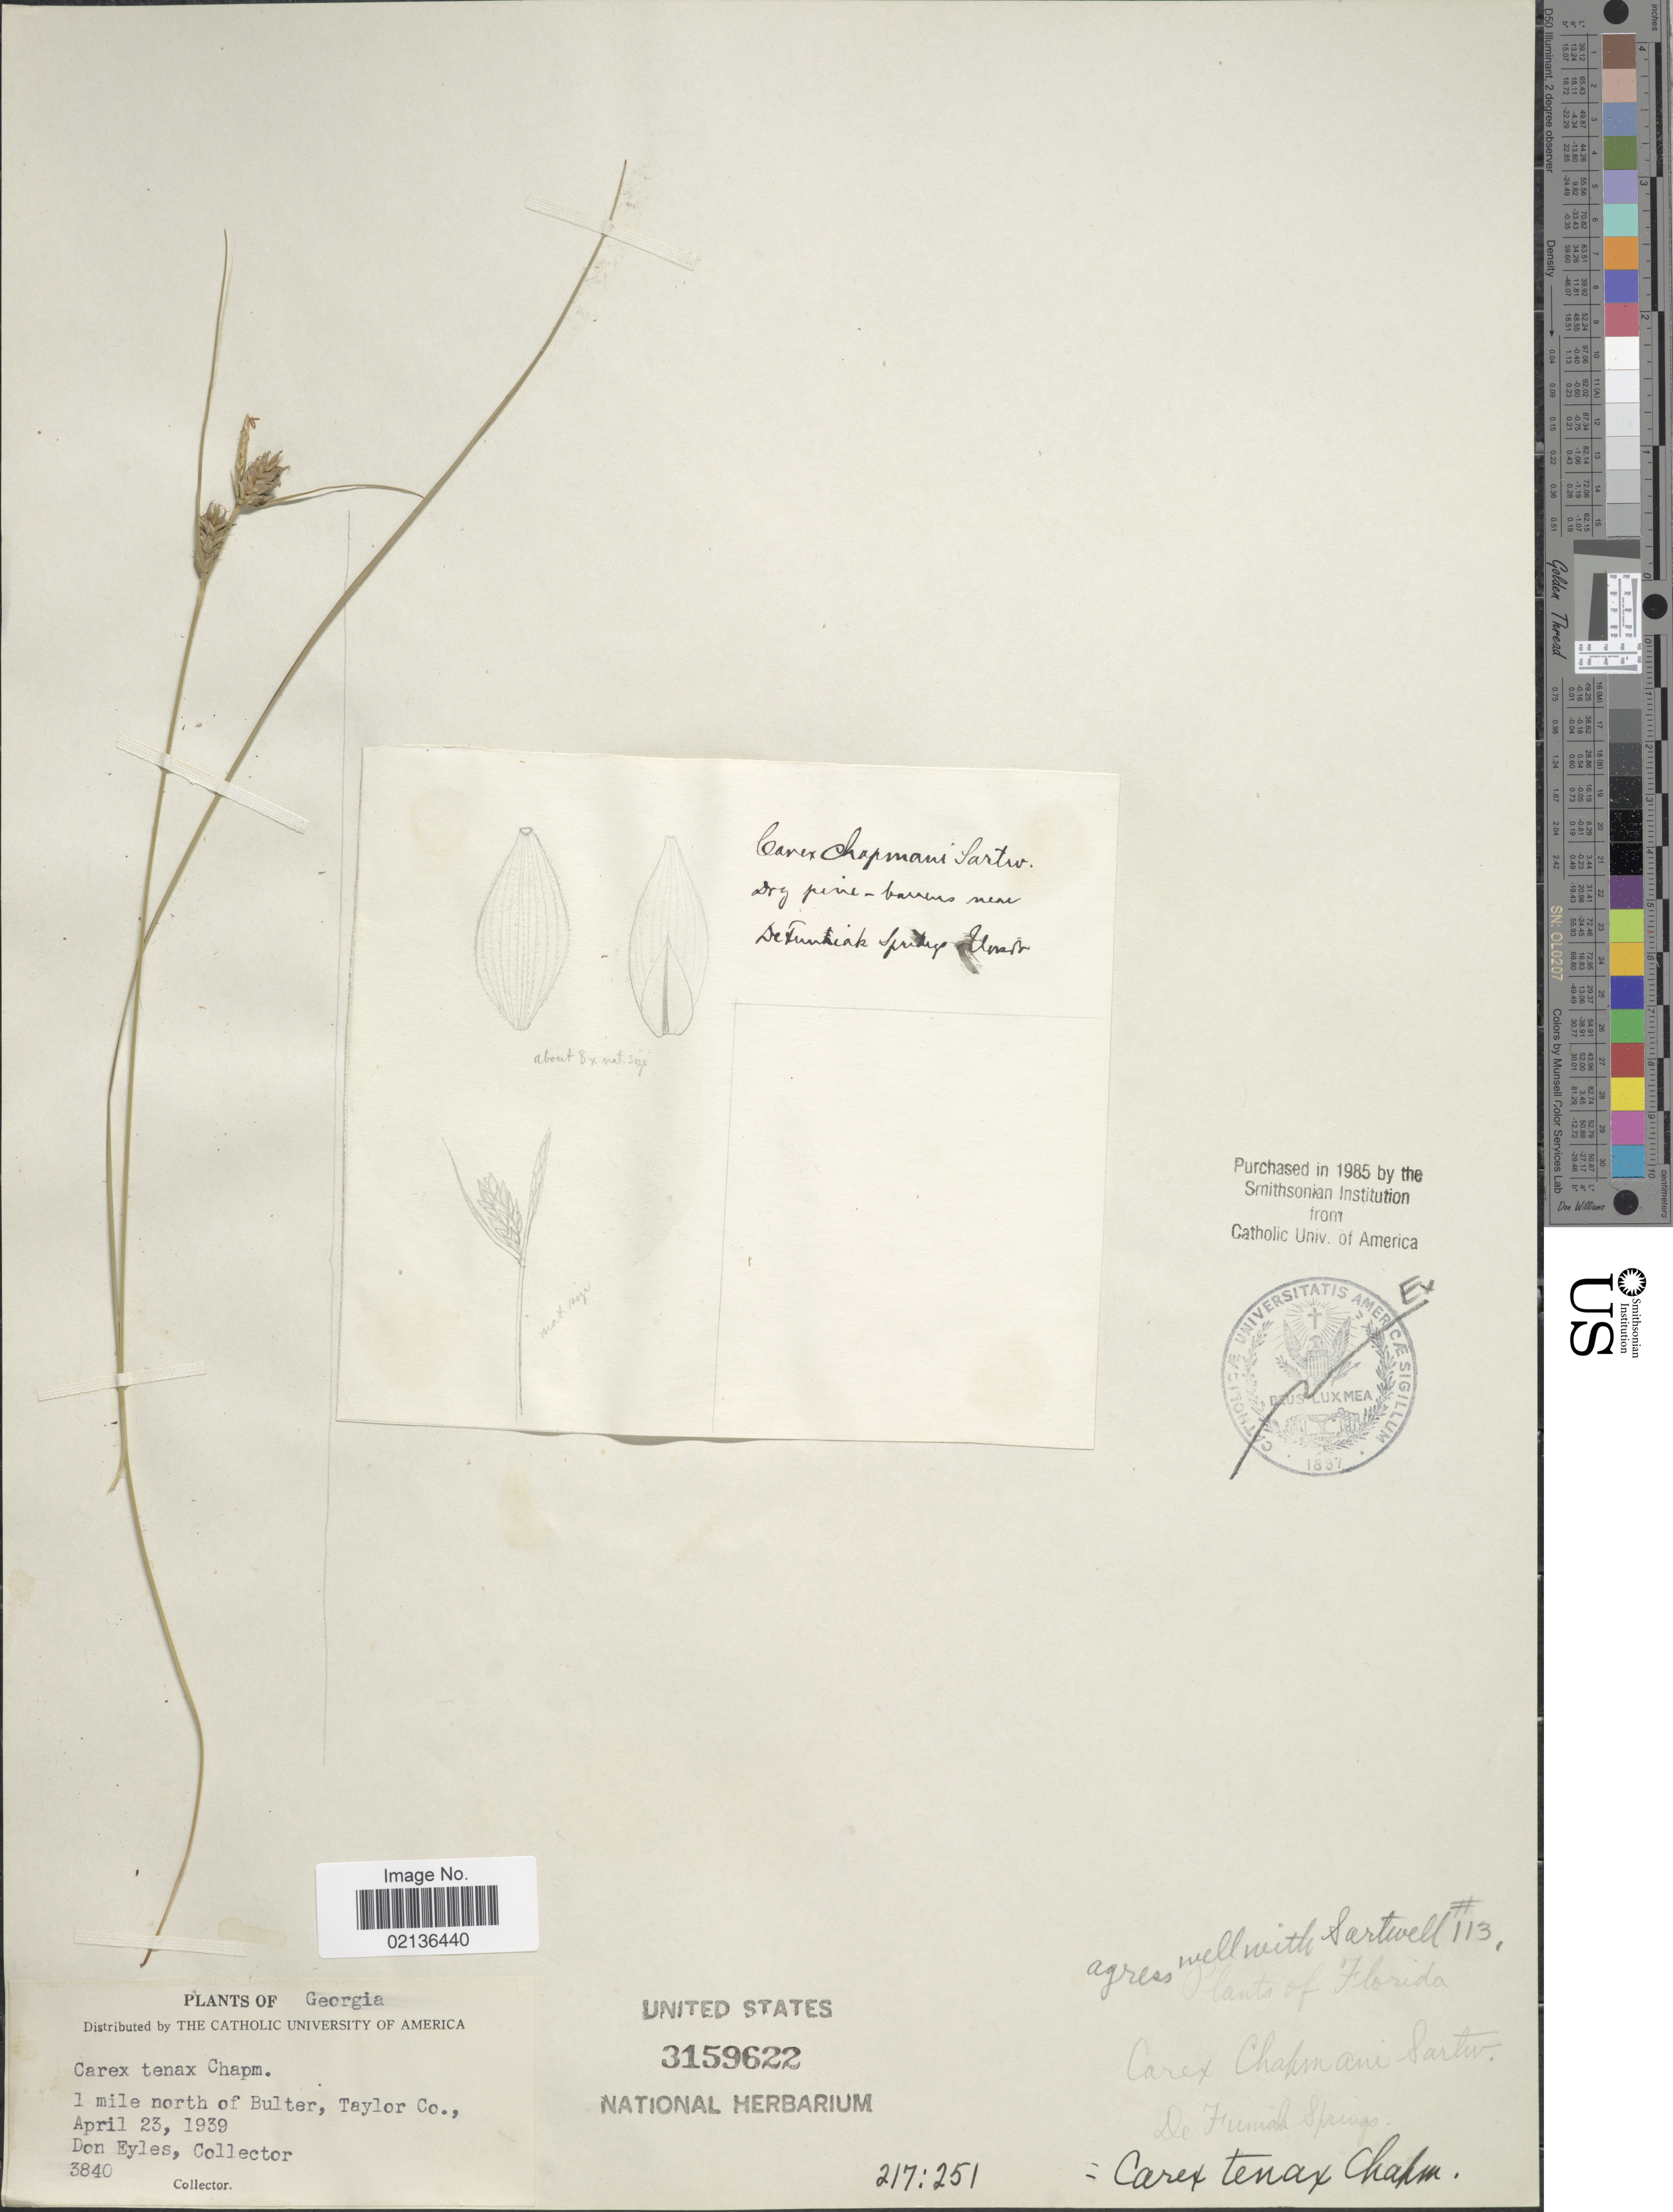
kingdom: Plantae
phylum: Tracheophyta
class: Liliopsida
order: Poales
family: Cyperaceae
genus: Carex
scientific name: Carex tenax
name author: Chapm. ex Dewey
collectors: D. Eyles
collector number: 3840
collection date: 1939-04-23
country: United States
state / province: Georgia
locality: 1 mile north of Bulter, Taylor Co.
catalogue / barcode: US 3159622